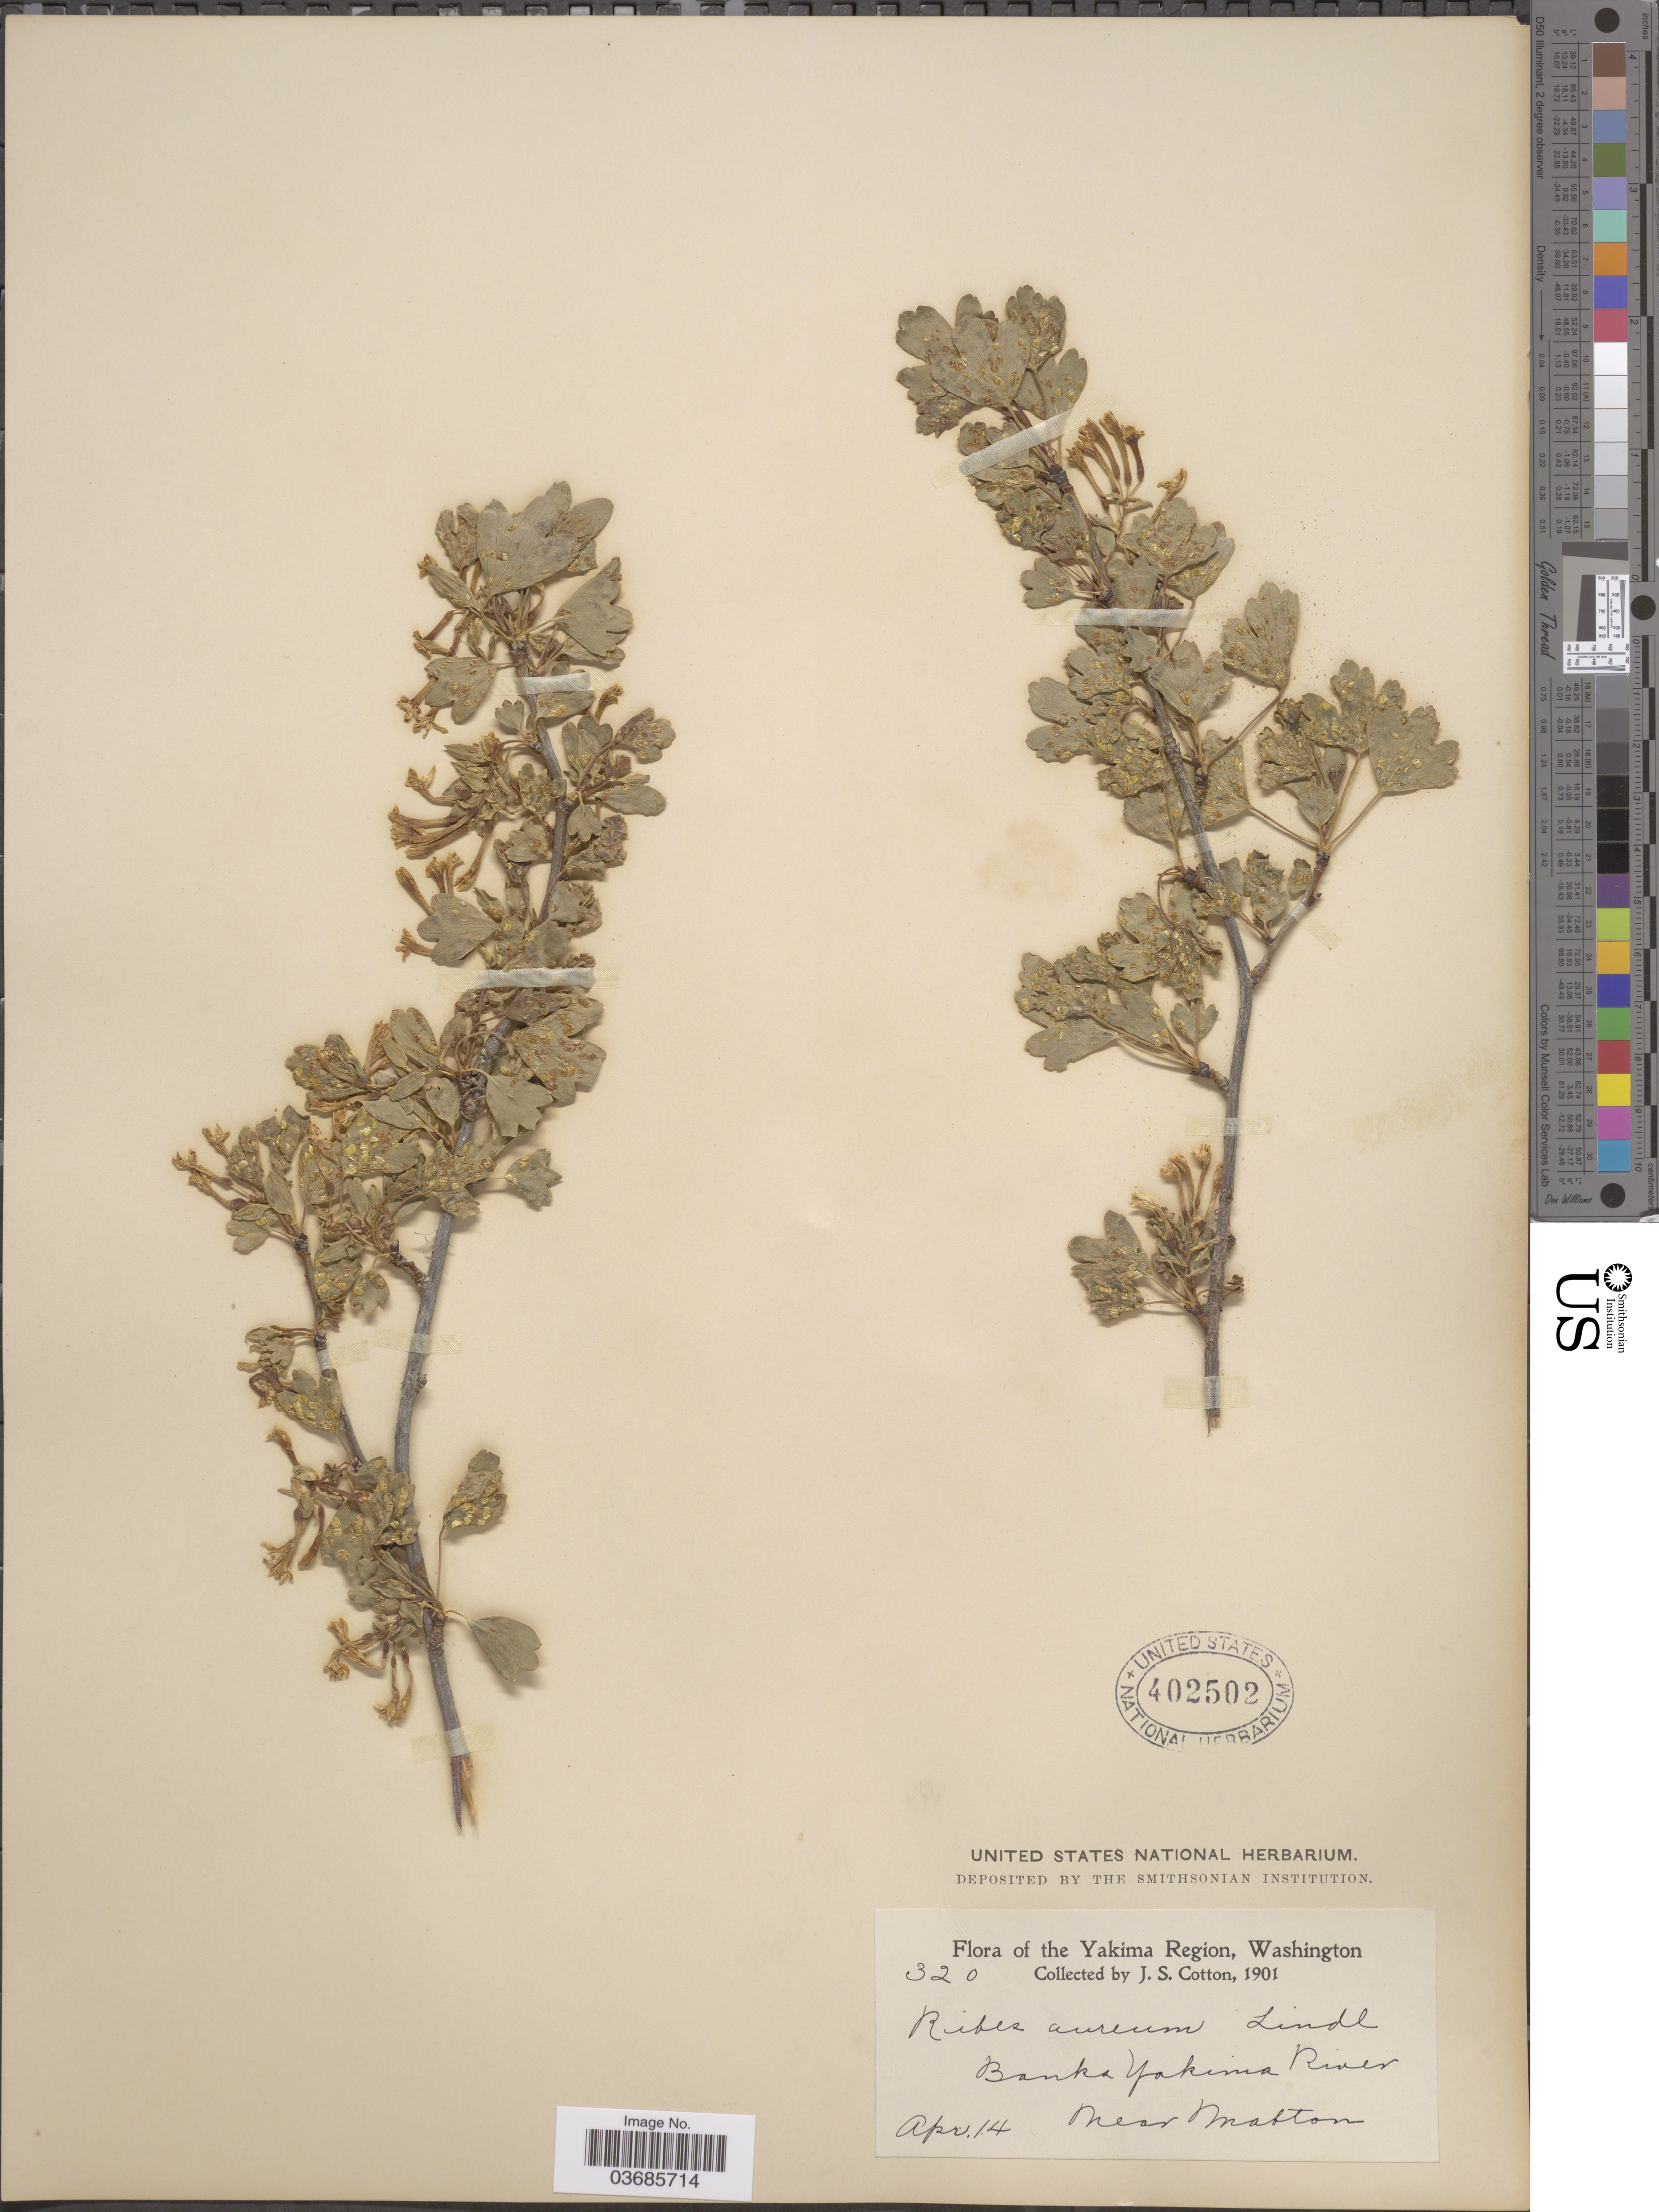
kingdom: Plantae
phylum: Tracheophyta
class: Magnoliopsida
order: Saxifragales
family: Grossulariaceae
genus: Ribes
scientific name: Ribes aureum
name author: Pursh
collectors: J. S. Cotton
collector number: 320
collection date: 1901-04-14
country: United States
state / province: Washington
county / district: Yakima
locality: The Yakima Region. Banks Yakima River. Near Mabton.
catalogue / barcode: US 402502